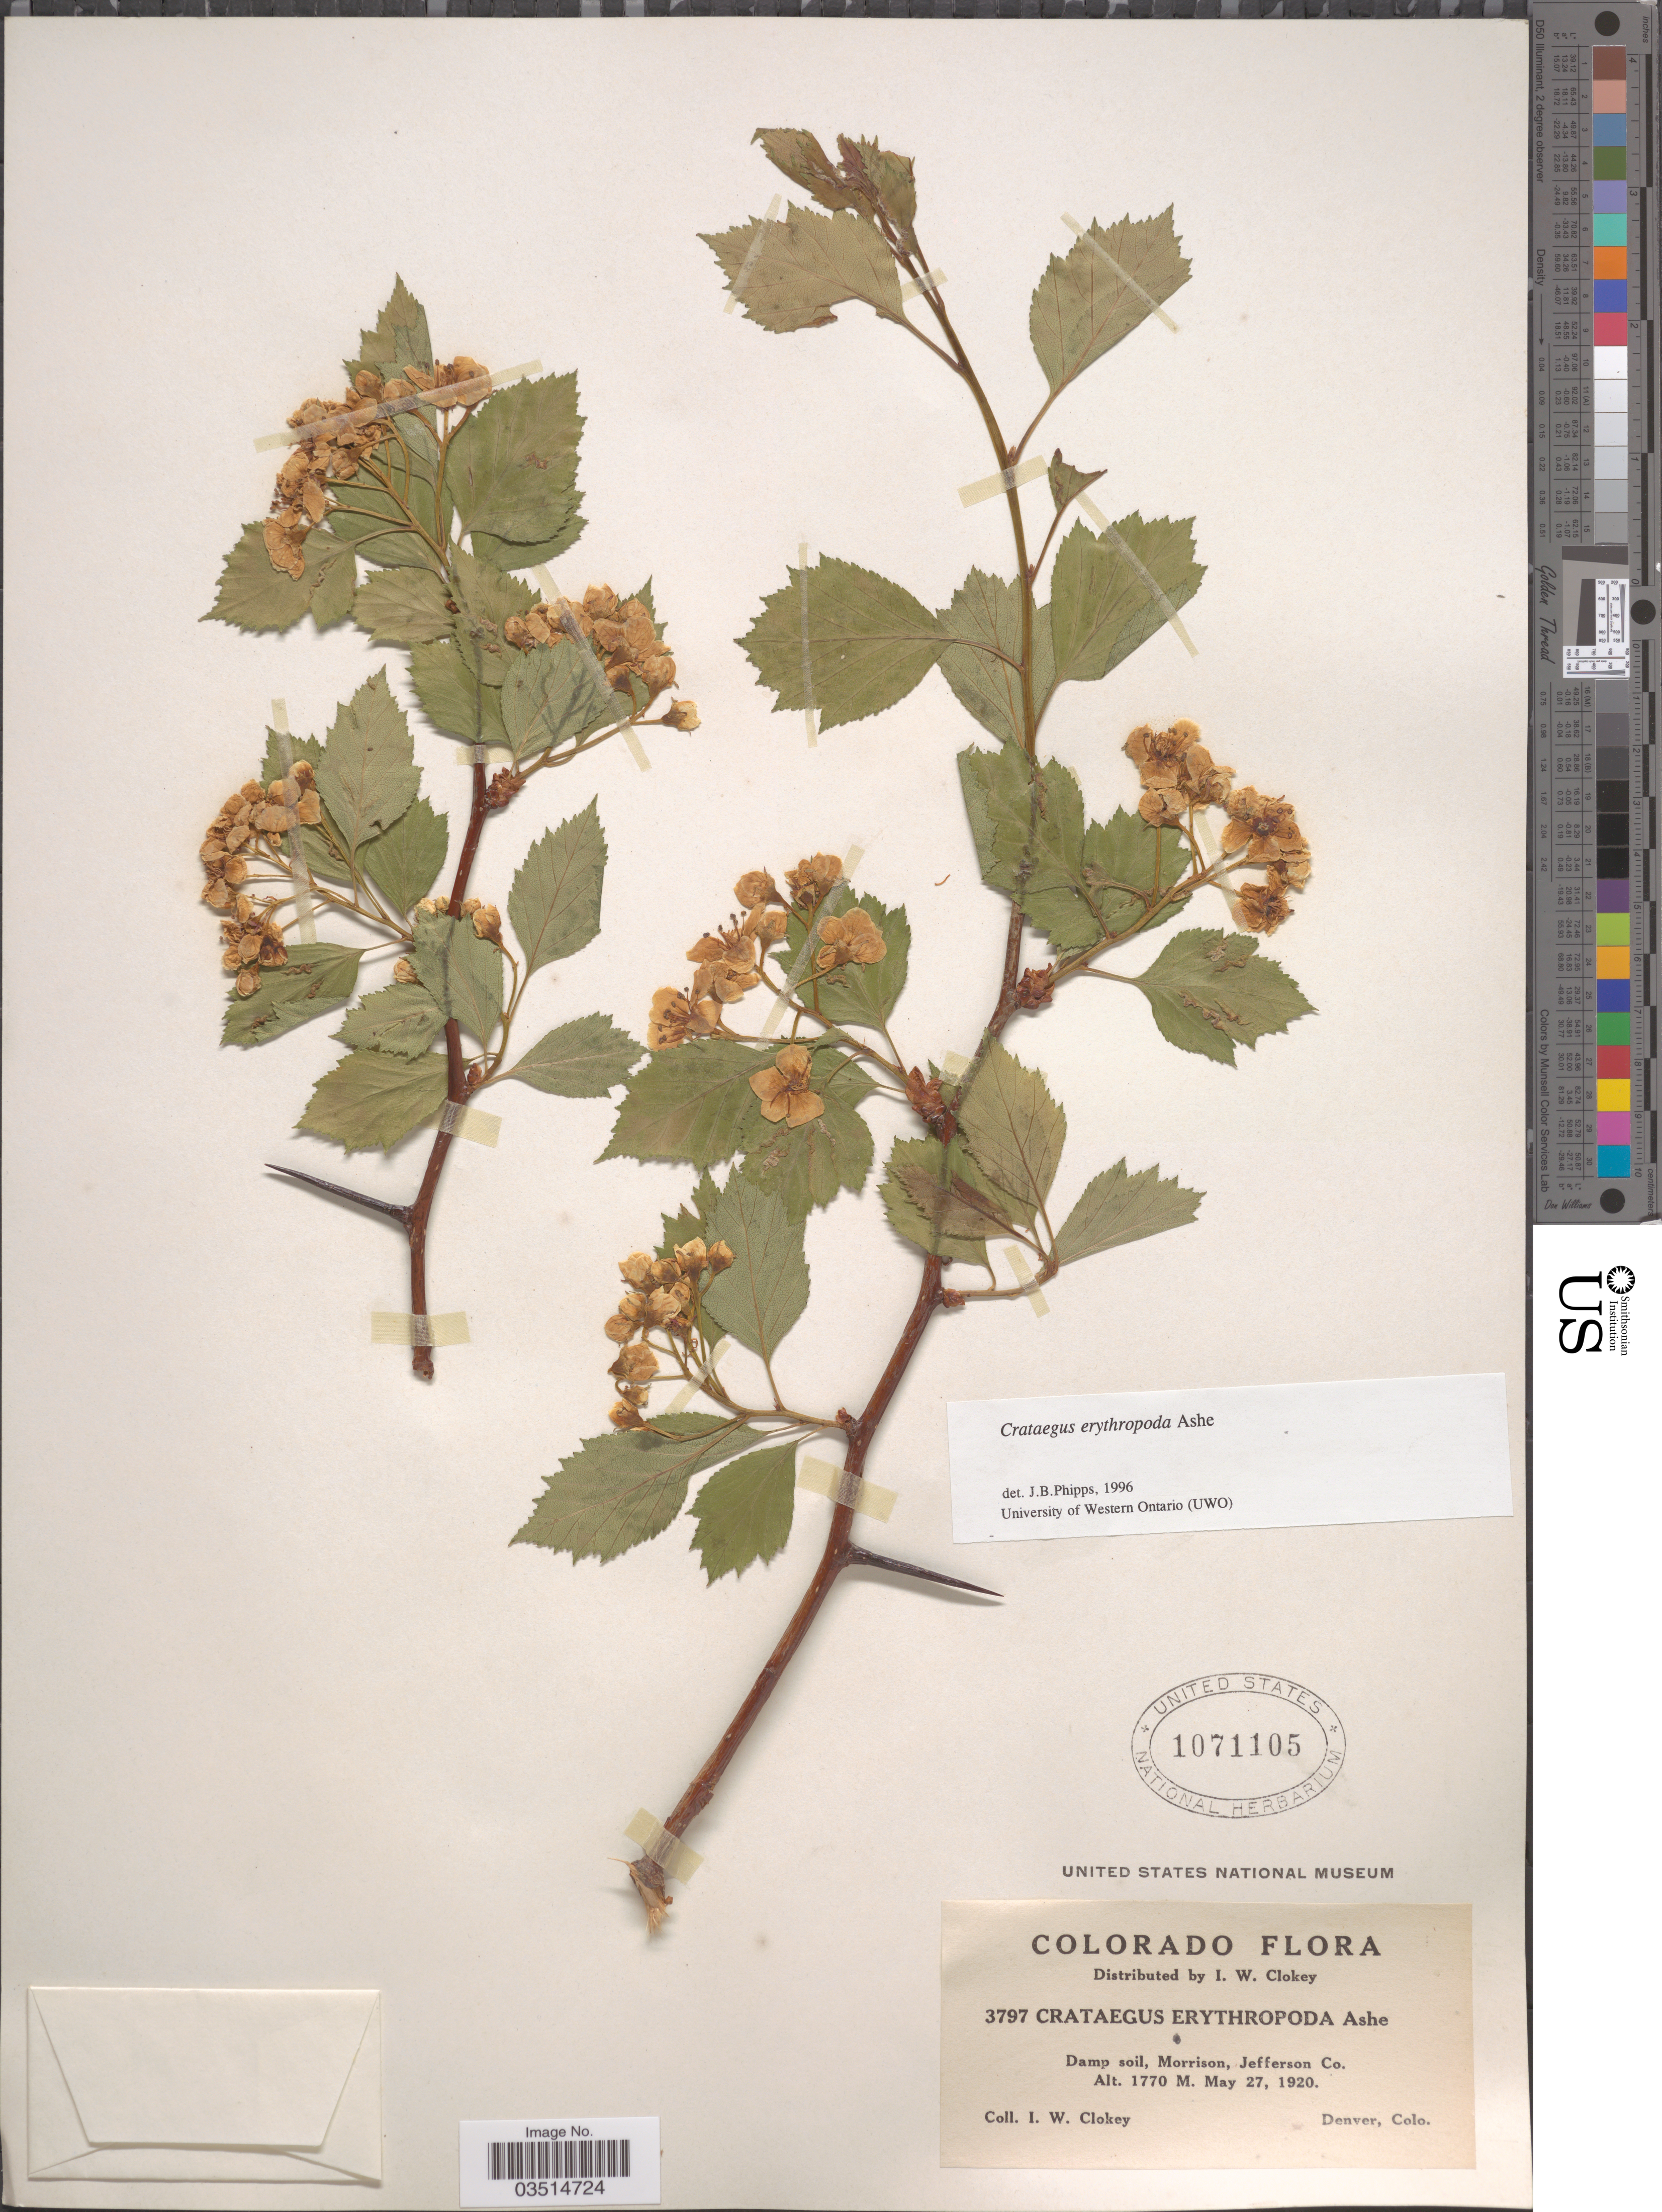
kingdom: Plantae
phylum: Tracheophyta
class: Magnoliopsida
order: Rosales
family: Rosaceae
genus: Crataegus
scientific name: Crataegus erythropoda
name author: Ashe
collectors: I. W. Clokey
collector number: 3797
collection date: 1920-05-27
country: United States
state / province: Colorado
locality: Morrison, Jefferson Co.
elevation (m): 1770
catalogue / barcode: US 1071105